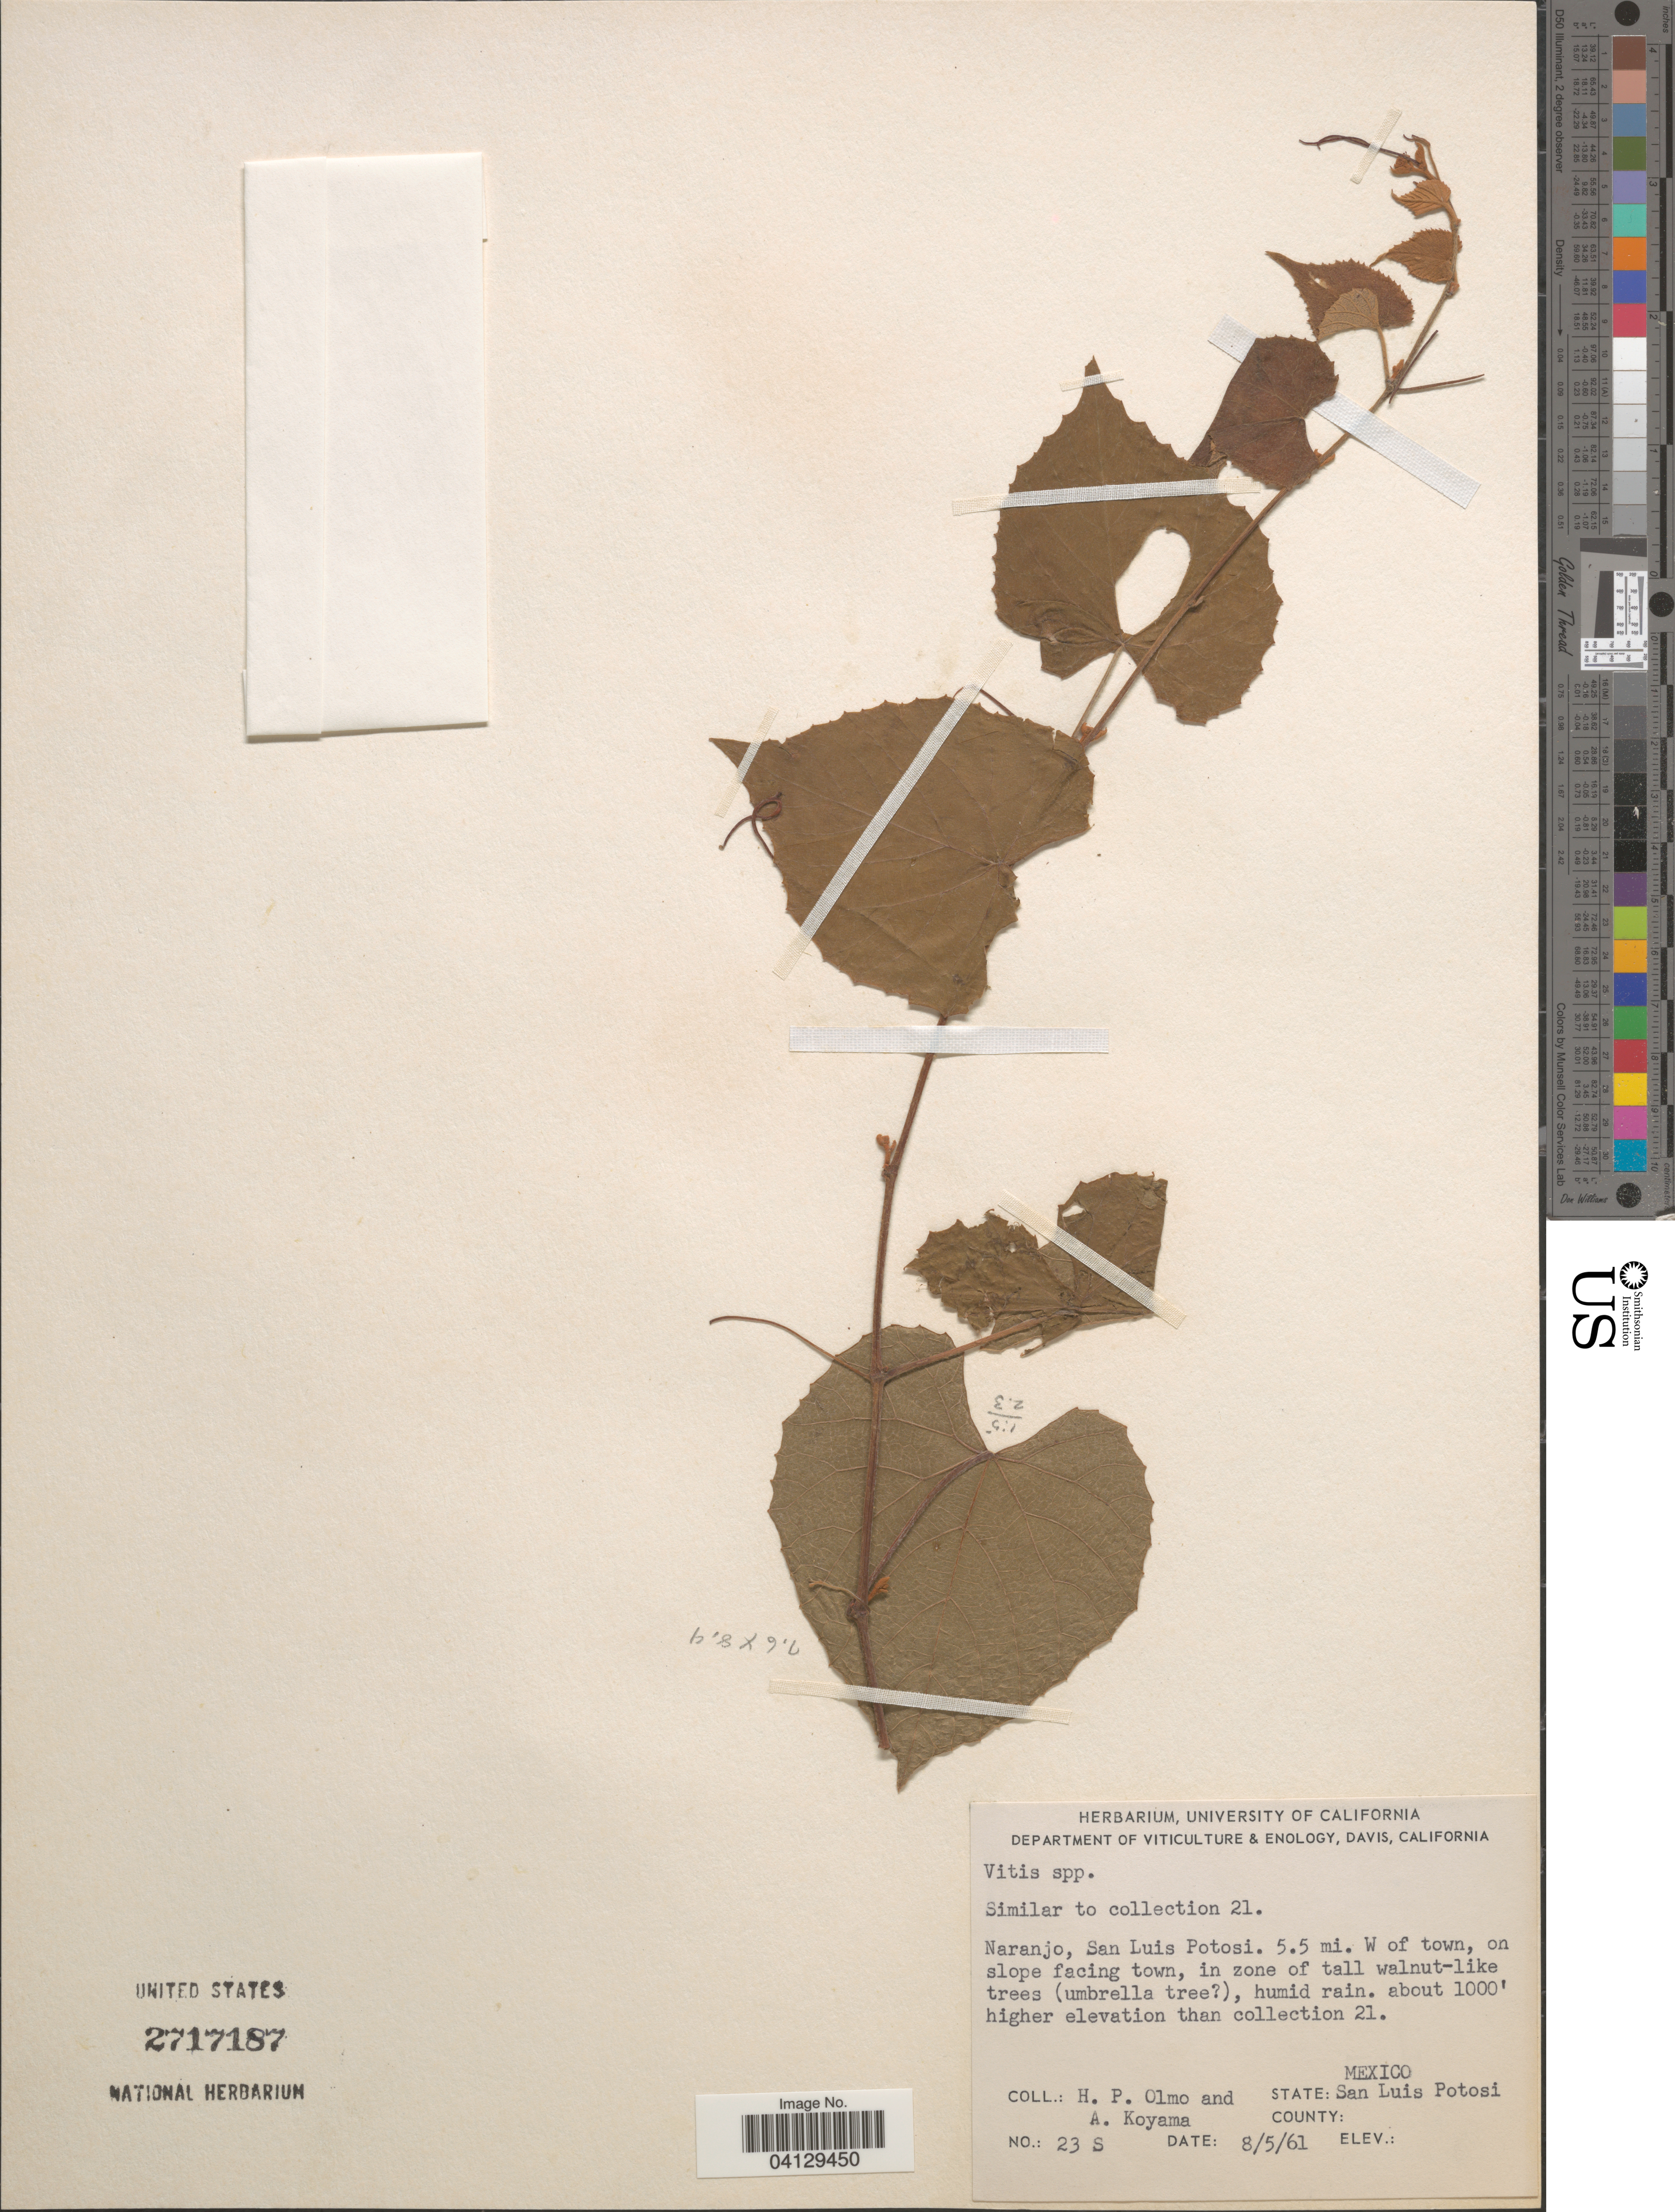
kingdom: Plantae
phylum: Tracheophyta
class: Magnoliopsida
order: Vitales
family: Vitaceae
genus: Vitis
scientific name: Vitis sp.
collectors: H. Olmo & A. Koyama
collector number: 23S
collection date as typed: Transcribed d/m/y: 5/8/61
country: Mexico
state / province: San Luis Potosí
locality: Naranjo. 5.5 mi. W of town, on slope facing town.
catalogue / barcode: US 2717187